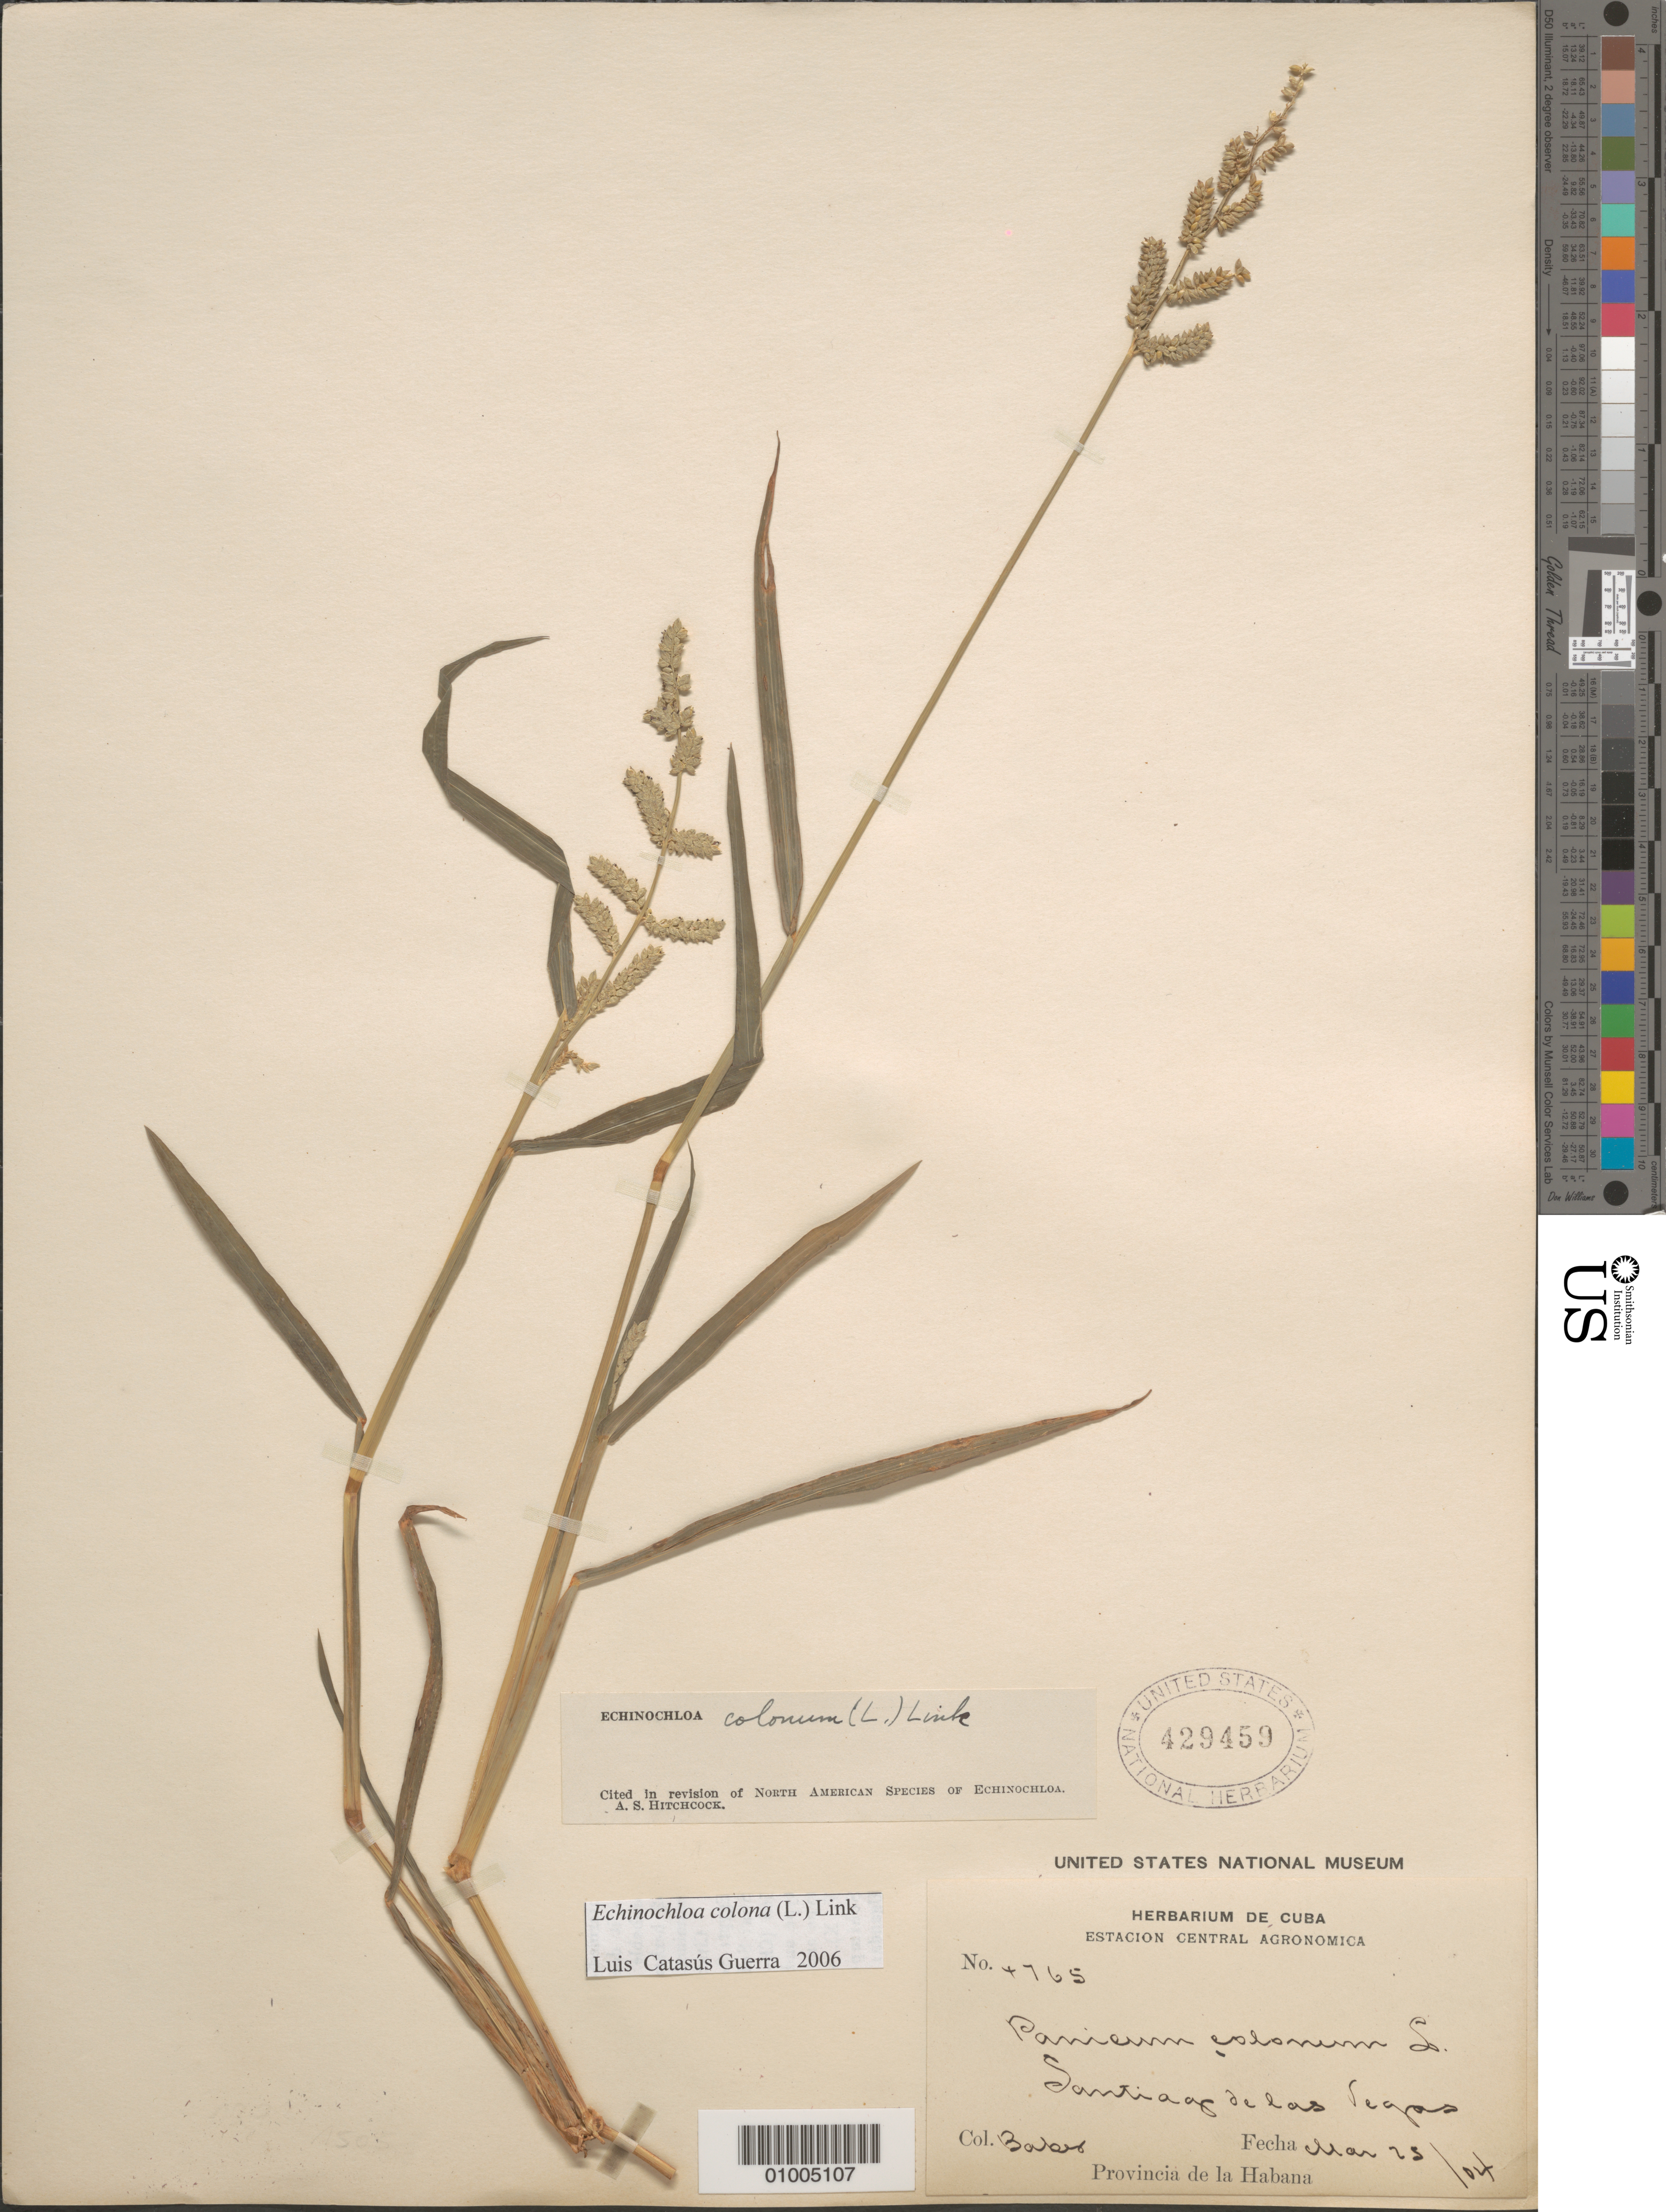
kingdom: Plantae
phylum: Tracheophyta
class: Liliopsida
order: Poales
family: Poaceae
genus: Echinochloa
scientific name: Echinochloa colona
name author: (L.) Link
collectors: C. F. Baker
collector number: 4765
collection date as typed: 25 Mar 1904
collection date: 1904-03-25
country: Cuba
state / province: La Habana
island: Cuba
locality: Santiago De La Vega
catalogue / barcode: US 429459